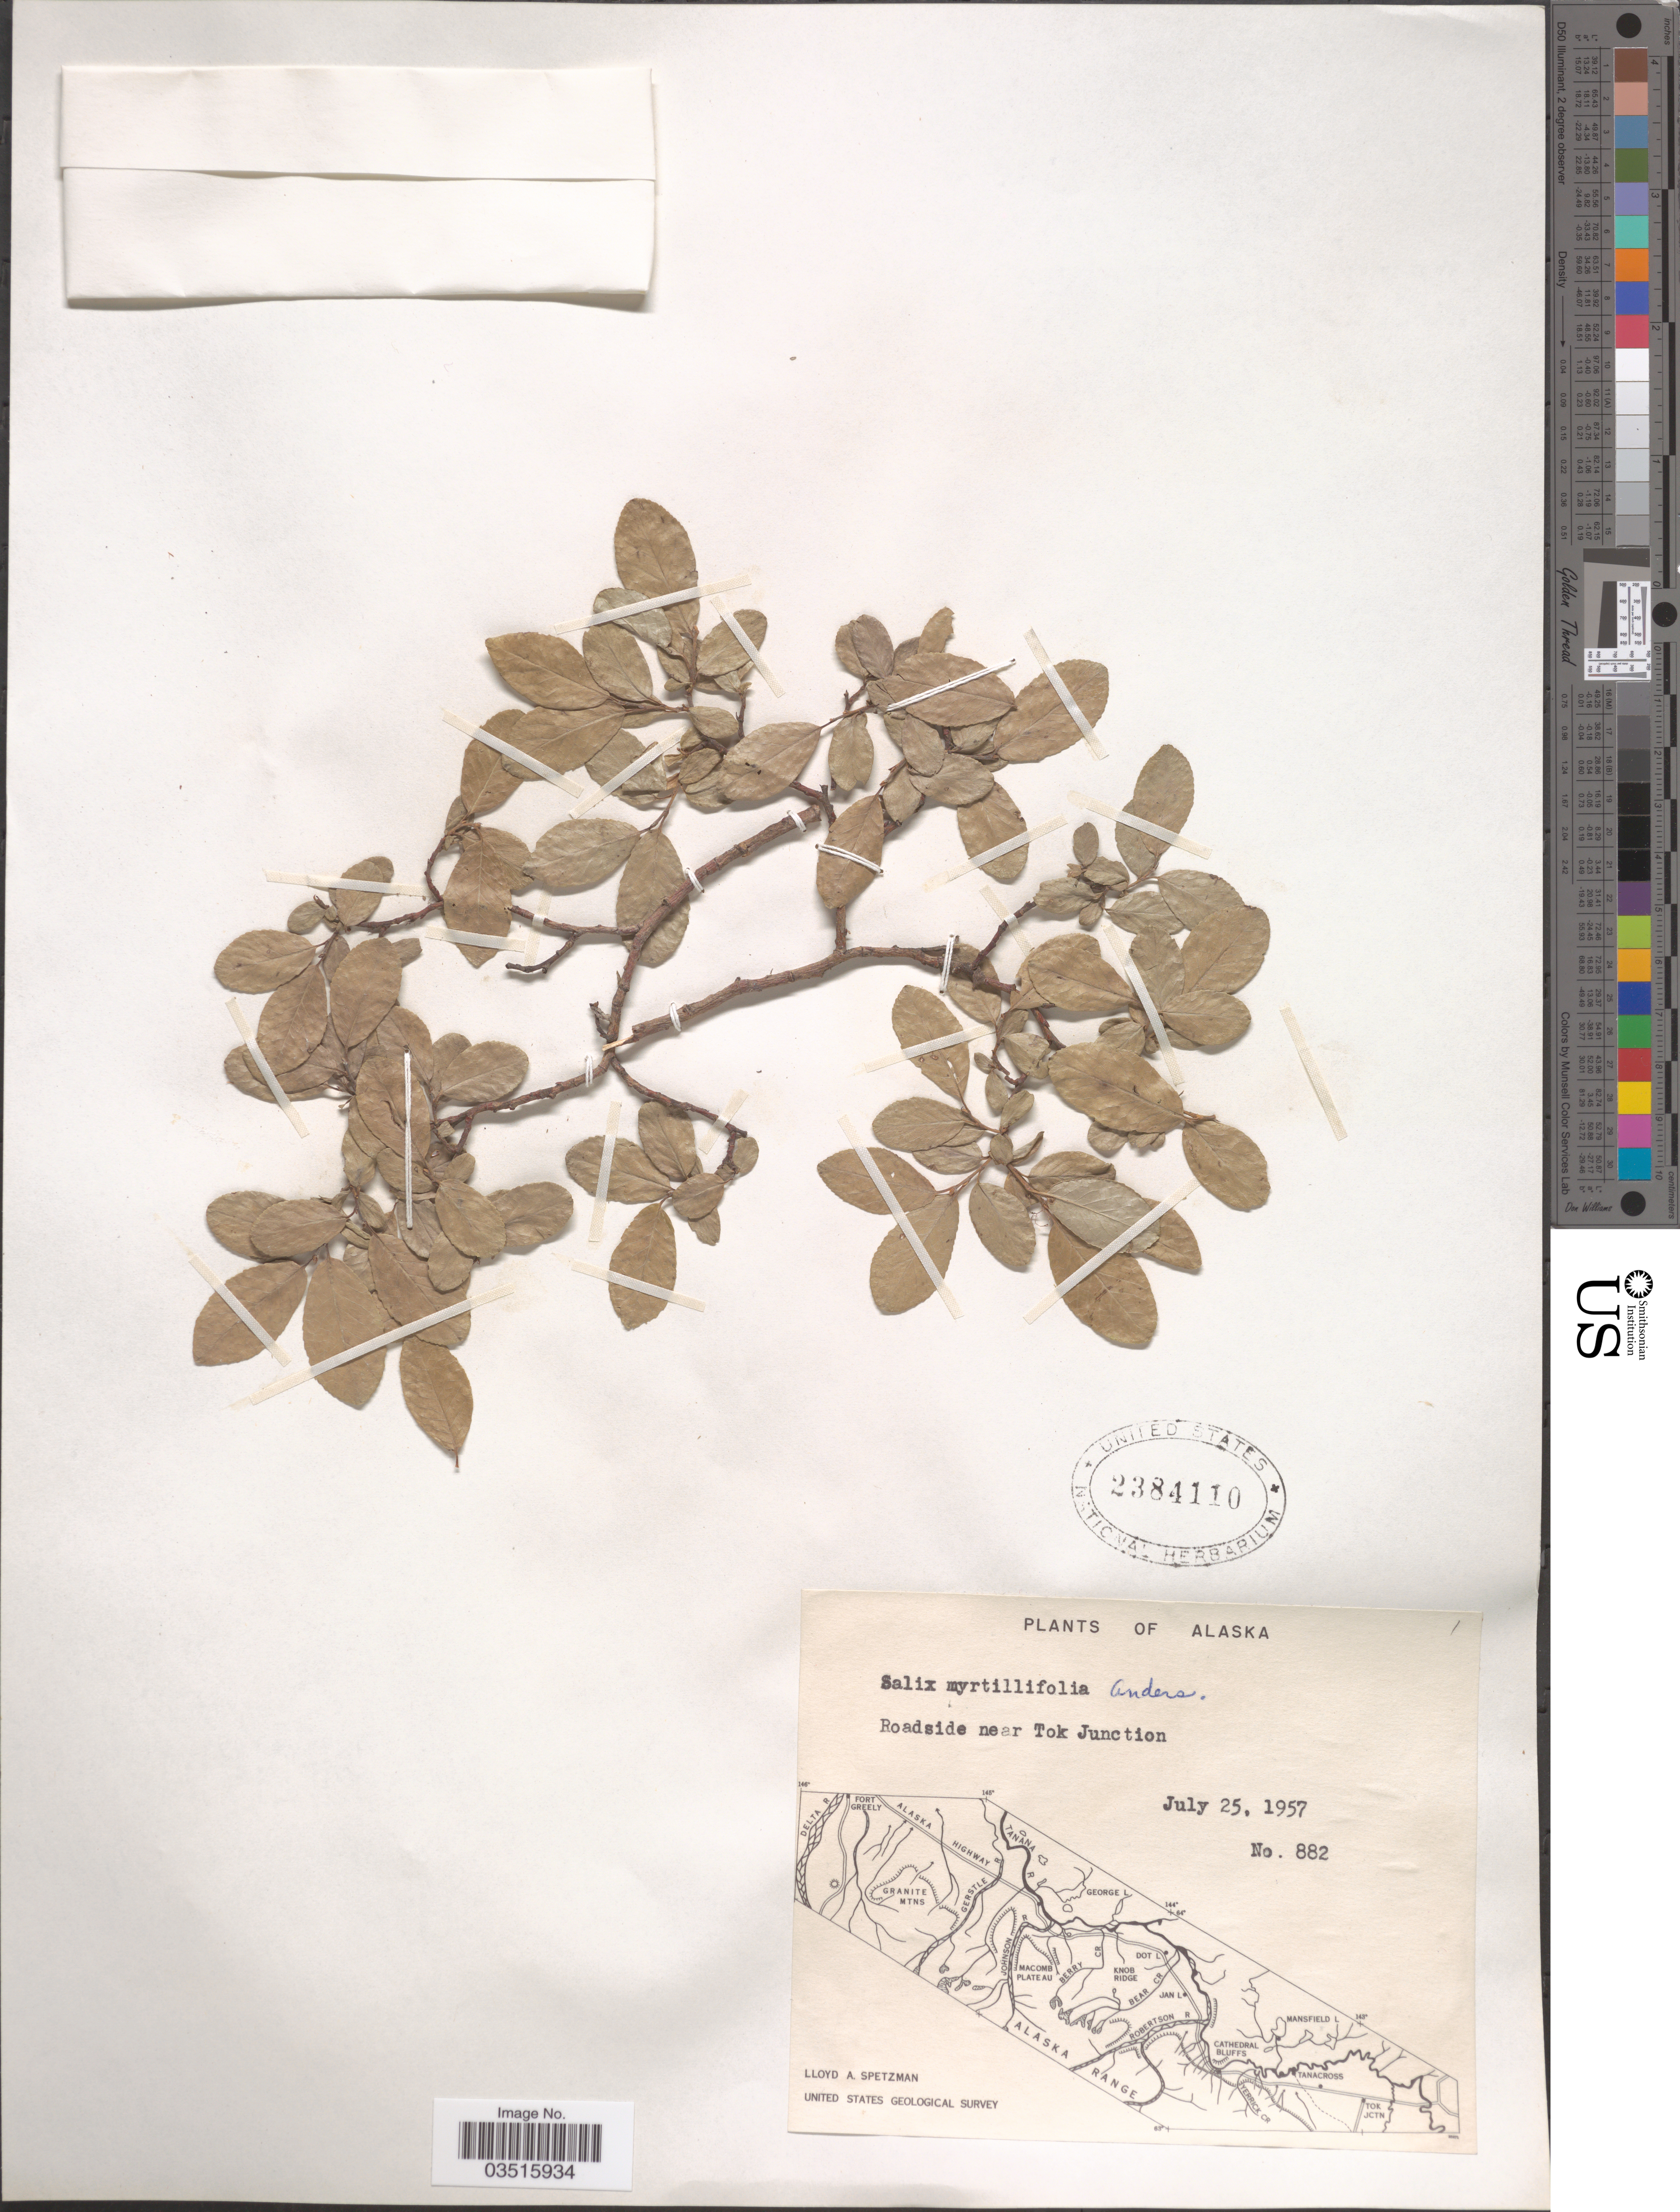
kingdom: Plantae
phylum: Tracheophyta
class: Magnoliopsida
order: Malpighiales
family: Salicaceae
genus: Salix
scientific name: Salix myrtillifolia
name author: Andersson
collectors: L. Spetzman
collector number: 882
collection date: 1957-07-25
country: United States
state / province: Alaska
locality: Roadside near Tok Junction.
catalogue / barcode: US 2384110